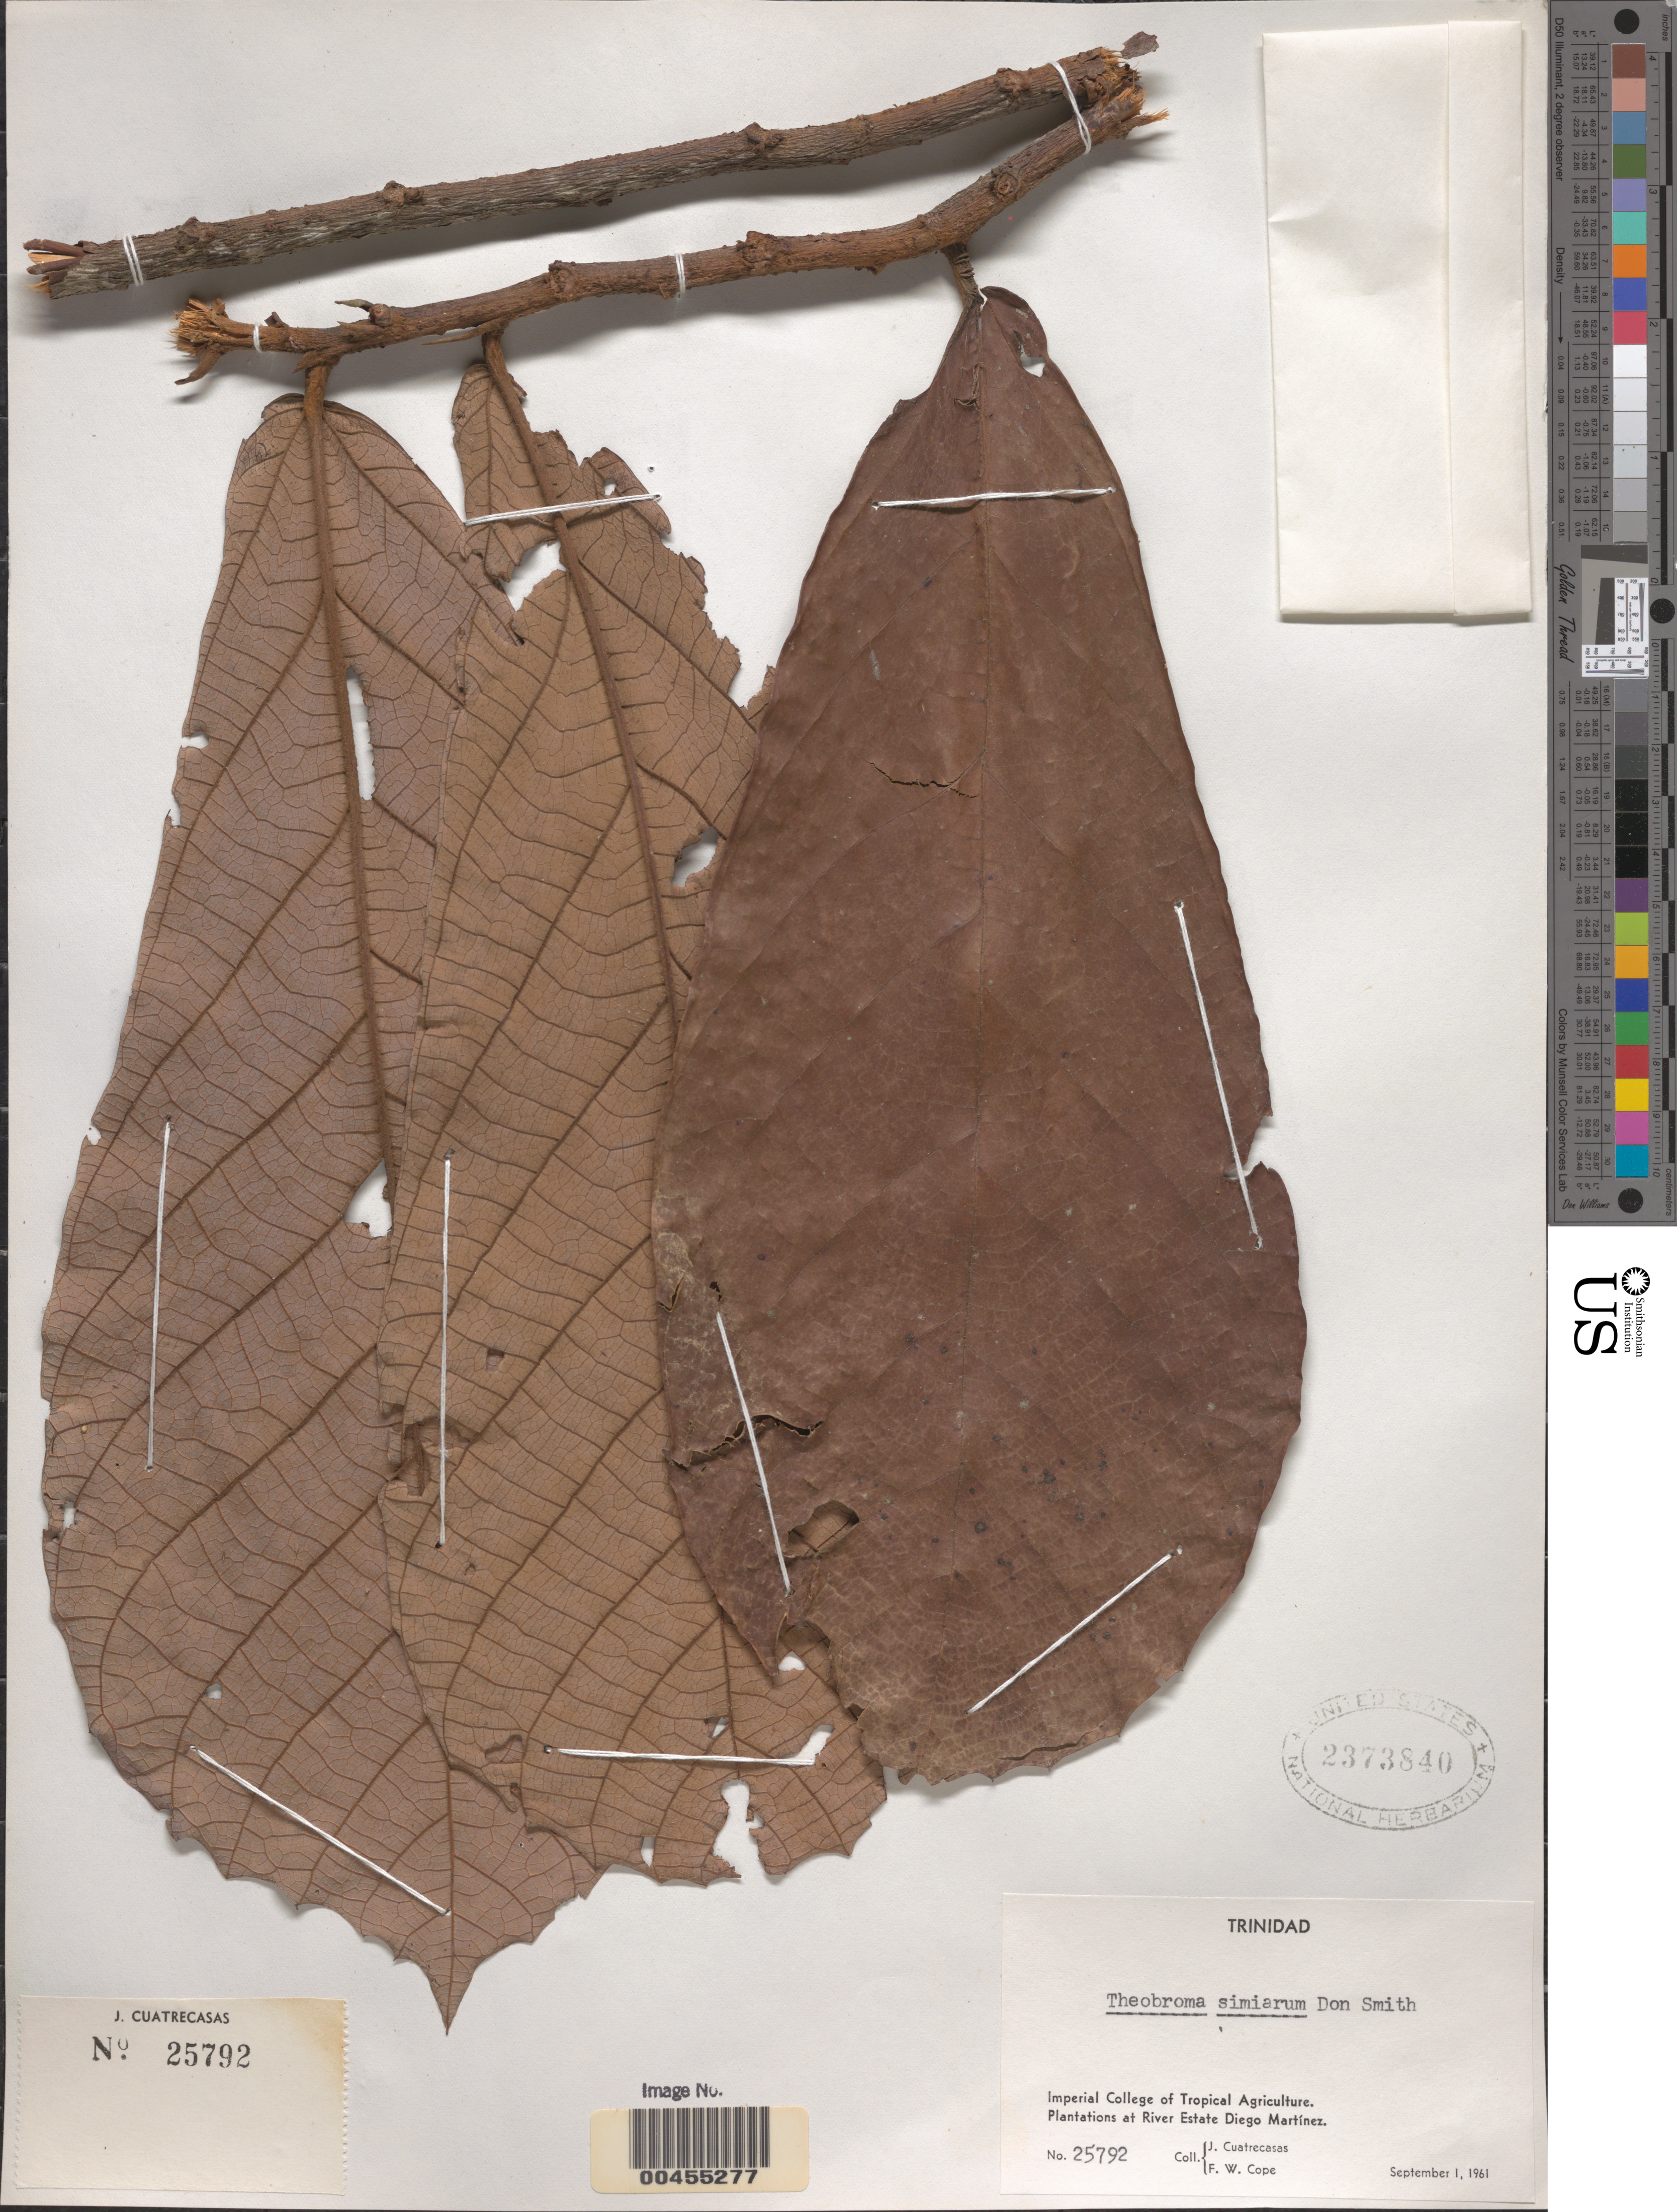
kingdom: Plantae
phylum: Tracheophyta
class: Magnoliopsida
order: Malvales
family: Malvaceae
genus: Theobroma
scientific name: Theobroma simiarum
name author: Donn. Sm.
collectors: J. Cuatrecasas & F. Cope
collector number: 25792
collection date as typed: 01 Sep 1961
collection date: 1961-09-01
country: Trinidad and Tobago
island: Trinidad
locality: Imperial College of Tropical Agriculture. Plantations at River Estate Diego Martínez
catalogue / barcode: US 2373840